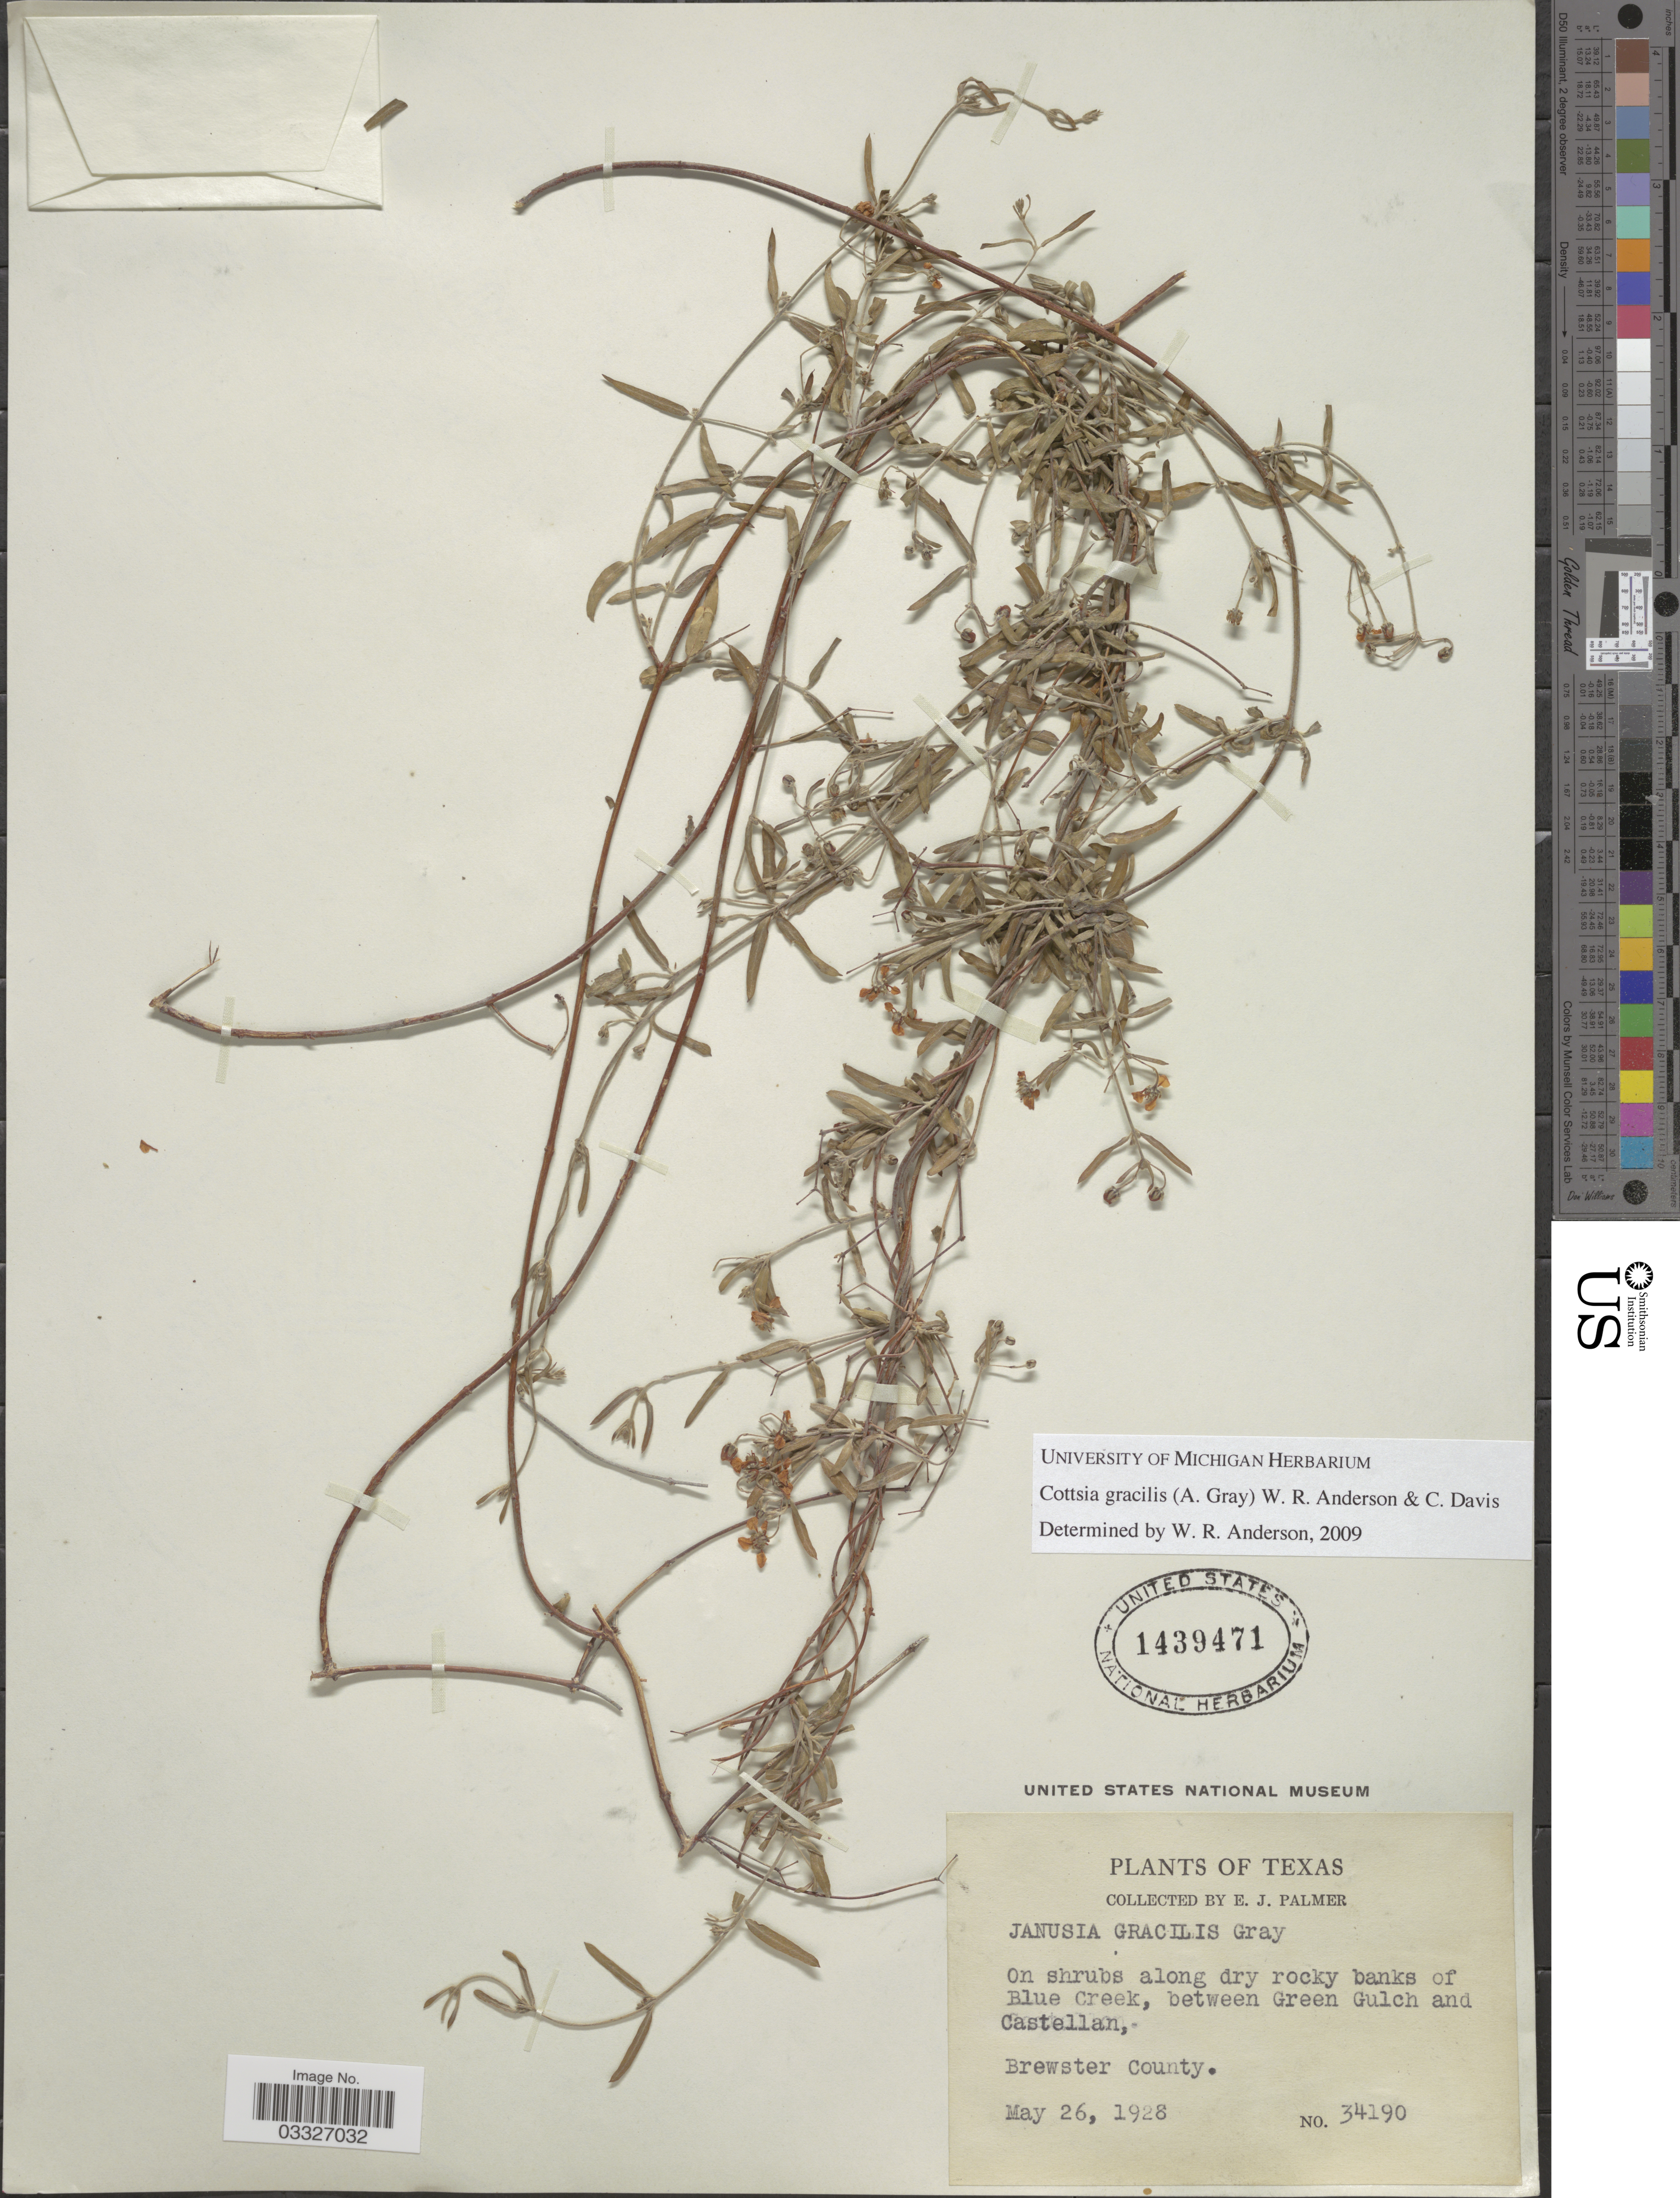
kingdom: Plantae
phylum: Tracheophyta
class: Magnoliopsida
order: Malpighiales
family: Malpighiaceae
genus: Cottsia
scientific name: Cottsia gracilis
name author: (A. Gray) W.R. Anderson & C. Davis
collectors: E. J. Palmer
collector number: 34190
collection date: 1928-05-26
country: United States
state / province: Texas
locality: Banks of Blue Creek, between Green Gulch and Castellan, Brewster County.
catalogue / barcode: US 1439471